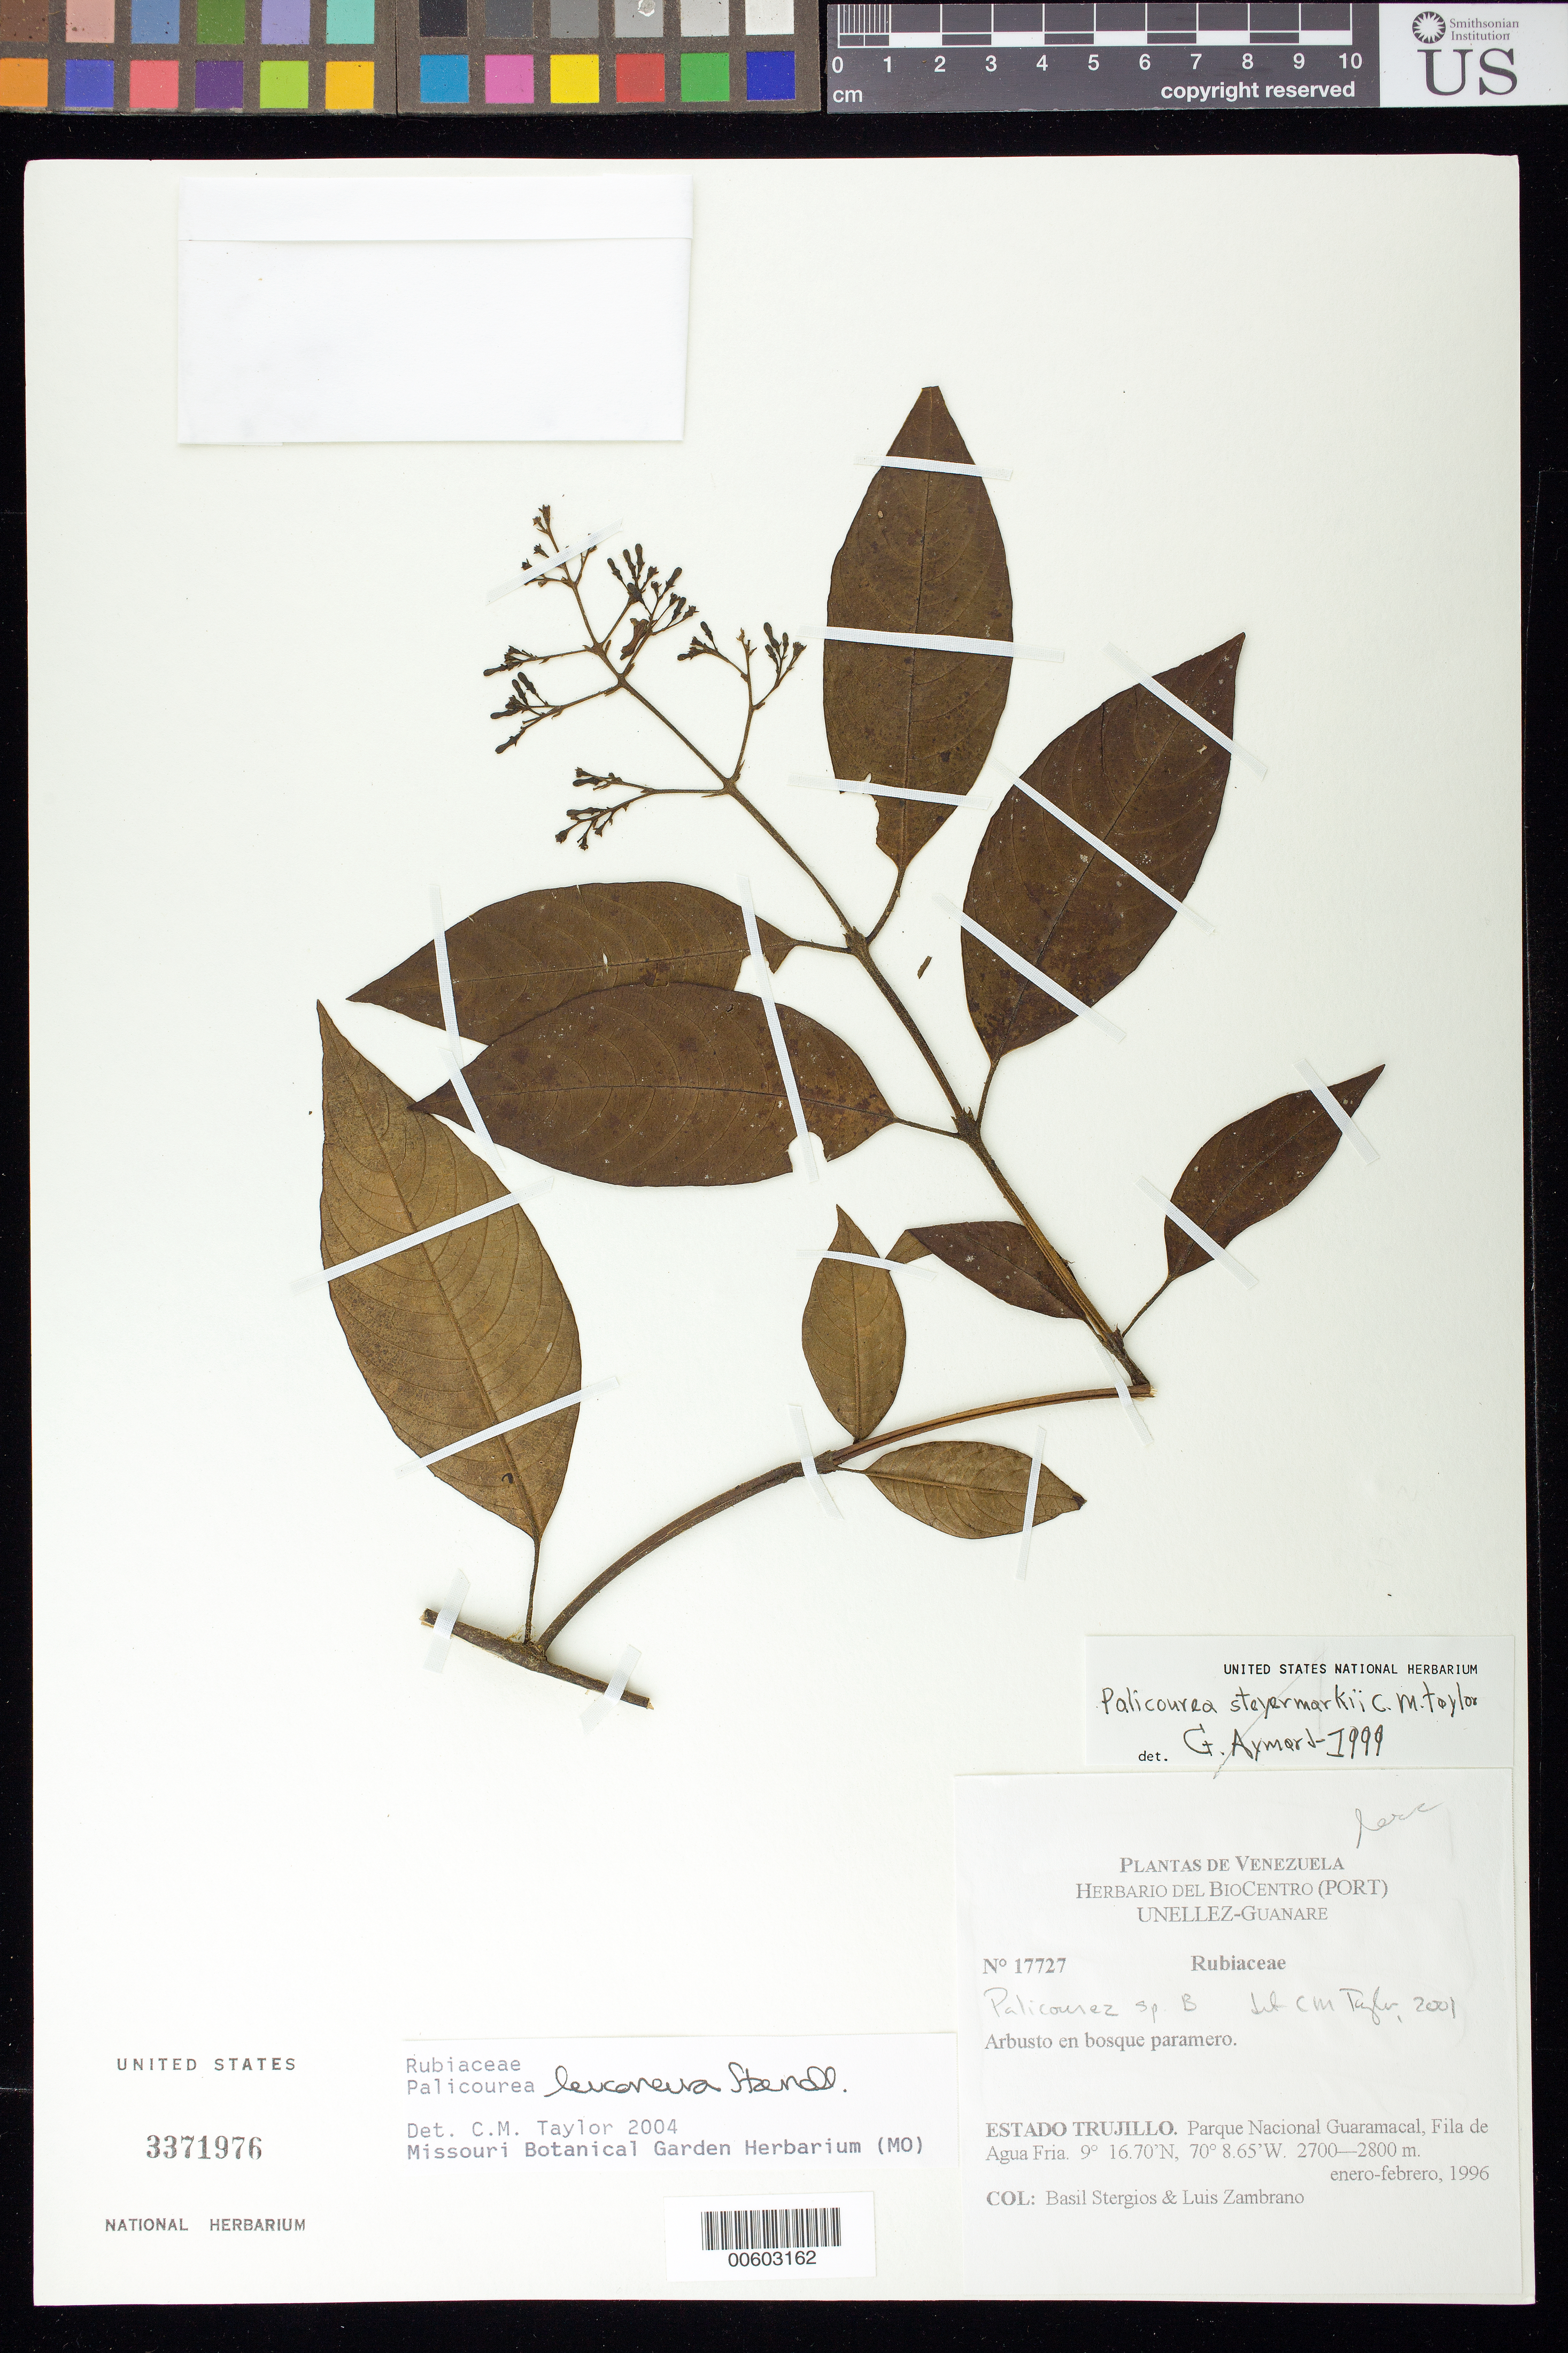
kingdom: Plantae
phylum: Tracheophyta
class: Magnoliopsida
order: Gentianales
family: Rubiaceae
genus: Palicourea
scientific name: Palicourea sp. b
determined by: Taylor, Charlotte M.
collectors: B. G. Stergios & L. Zambrano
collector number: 17727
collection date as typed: Jan 1996 to -- Feb 1996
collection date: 1996-01/1996-02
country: Venezuela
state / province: Trujillo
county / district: Boconó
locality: Parque Nacional Guaramacal, Fila de Agua Fria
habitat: Bosque paramero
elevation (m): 2700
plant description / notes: PORT, US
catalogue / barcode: US 3371976